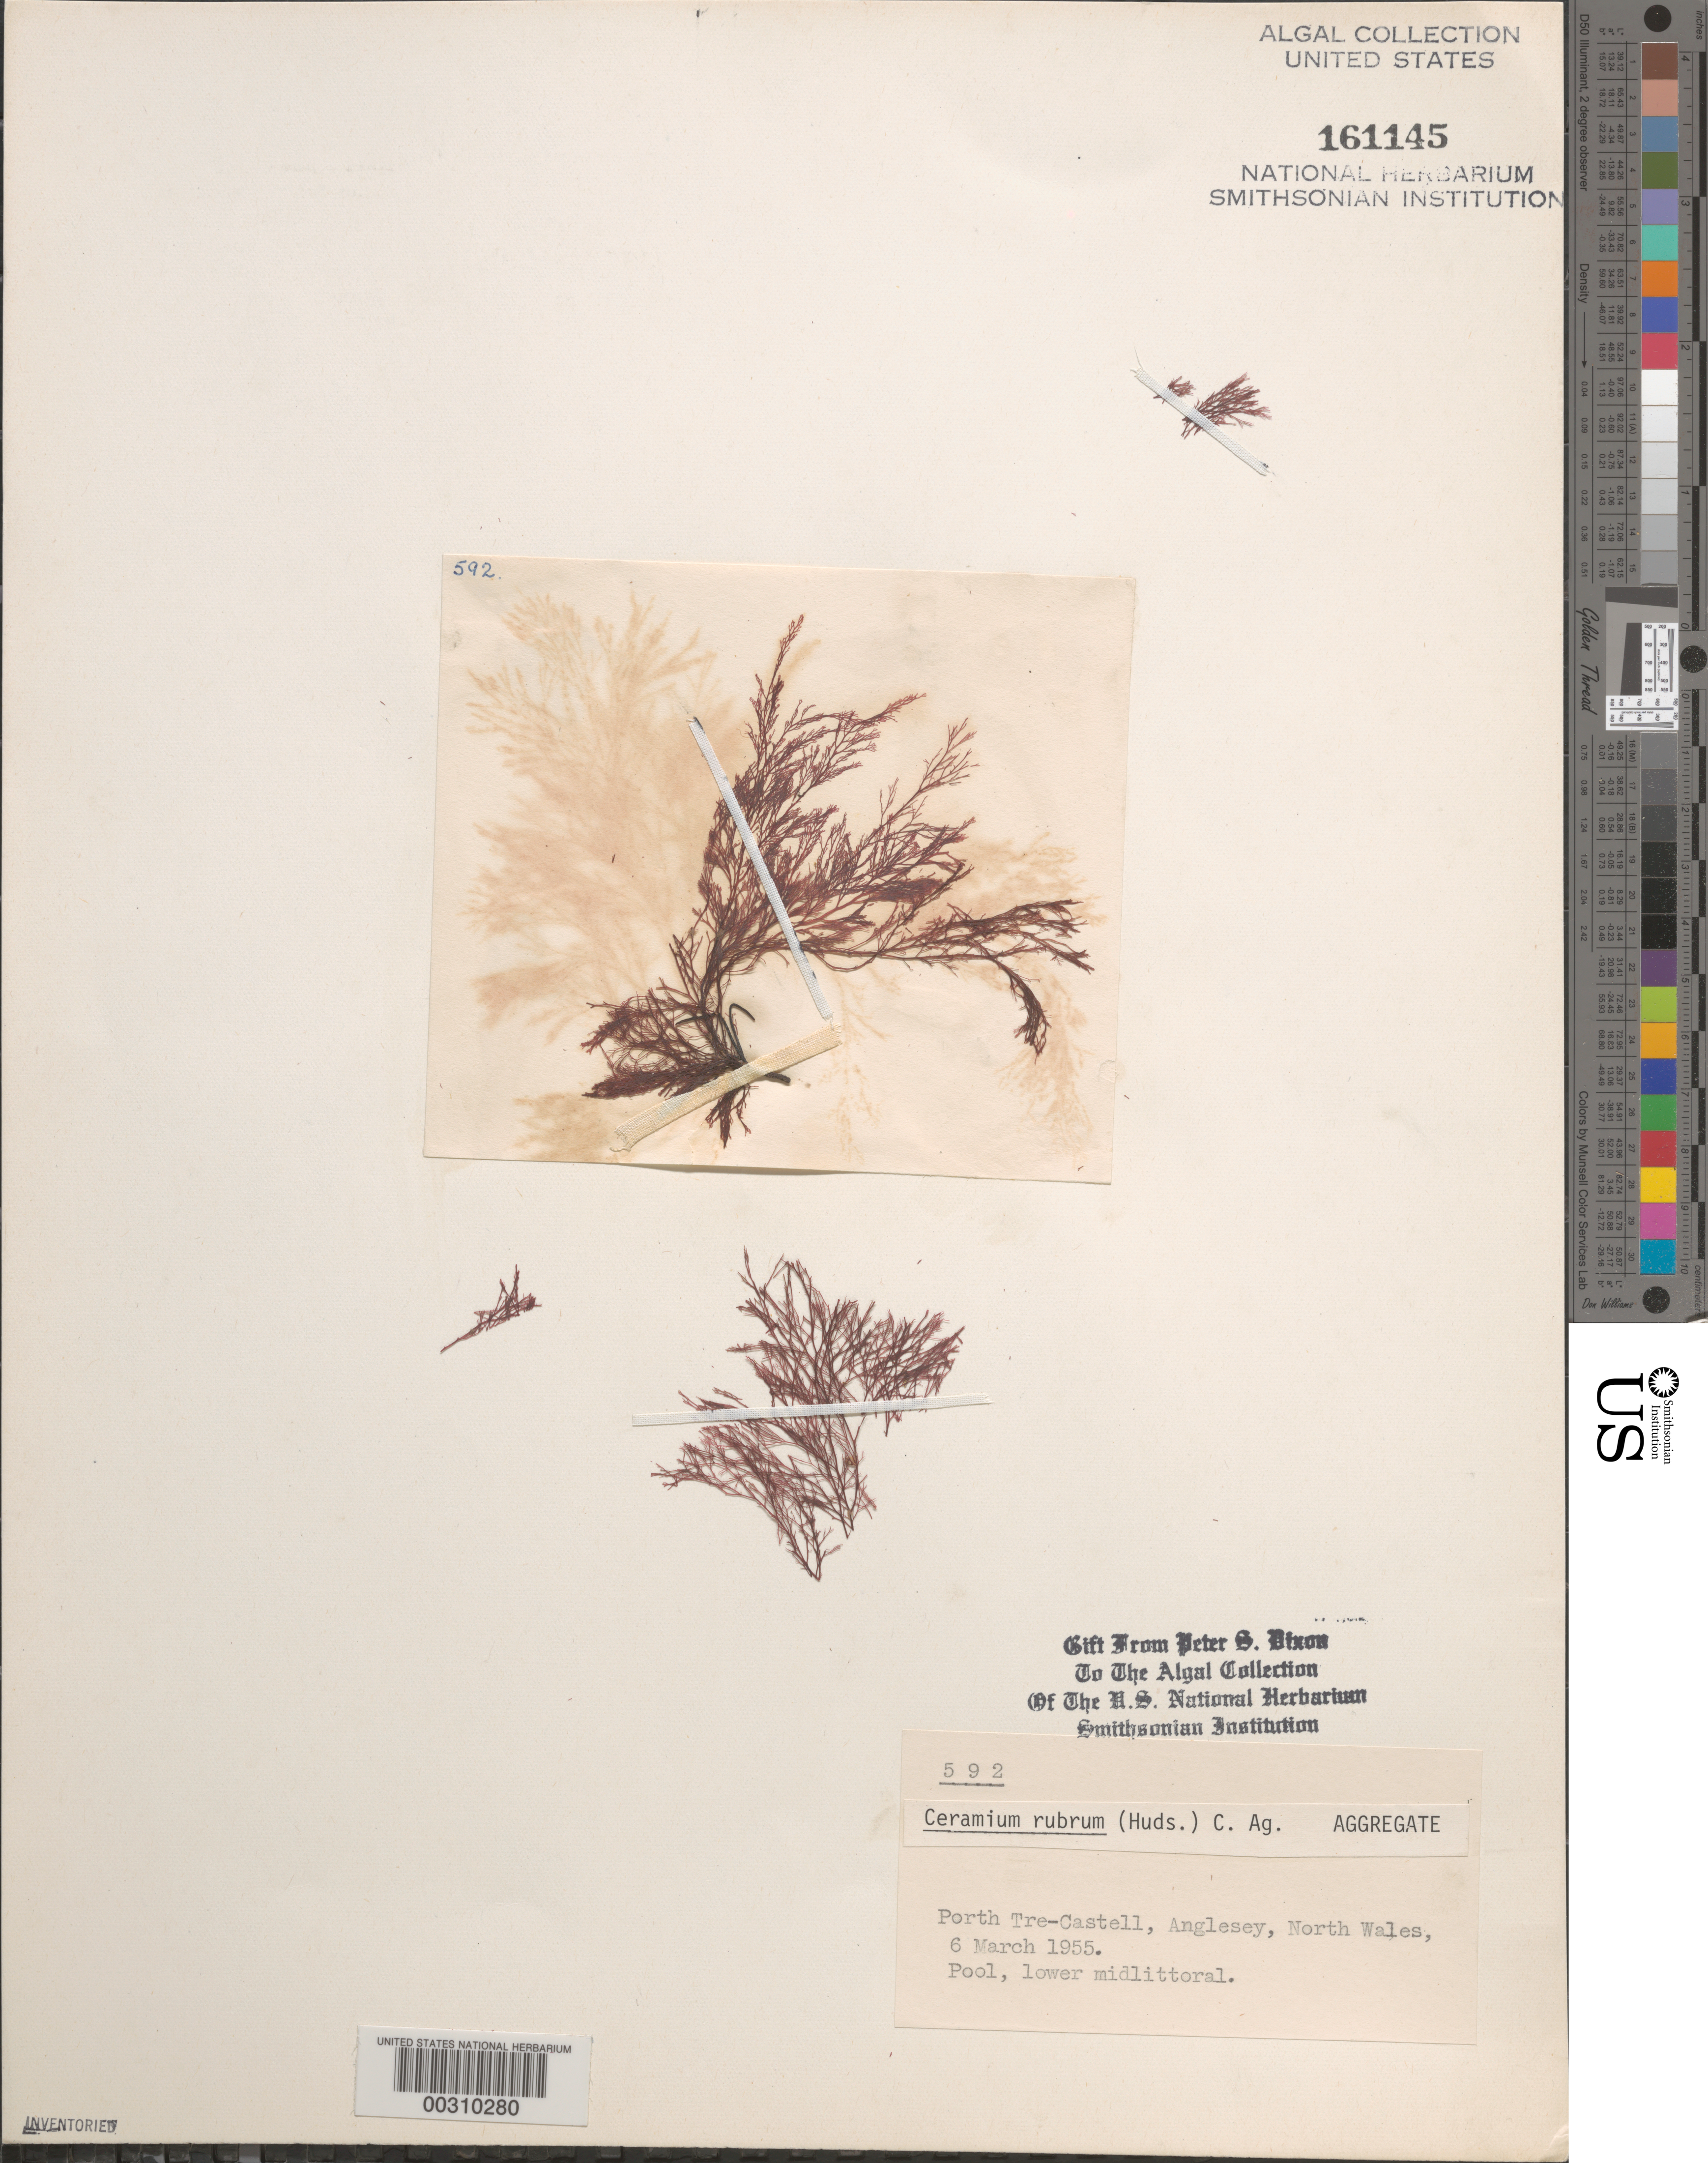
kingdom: Plantae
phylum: Rhodophyta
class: Florideophyceae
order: Ceramiales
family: Ceramiaceae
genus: Ceramium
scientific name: Ceramium rubrum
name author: C. Agardh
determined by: Dixon, P. S.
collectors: P. S. Dixon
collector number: PSD 592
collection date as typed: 06 Mar 1955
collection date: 1955-03-06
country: United Kingdom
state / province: Wales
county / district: Gwynedd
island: Anglesey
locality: Porth Tre-castell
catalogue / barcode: US 161145